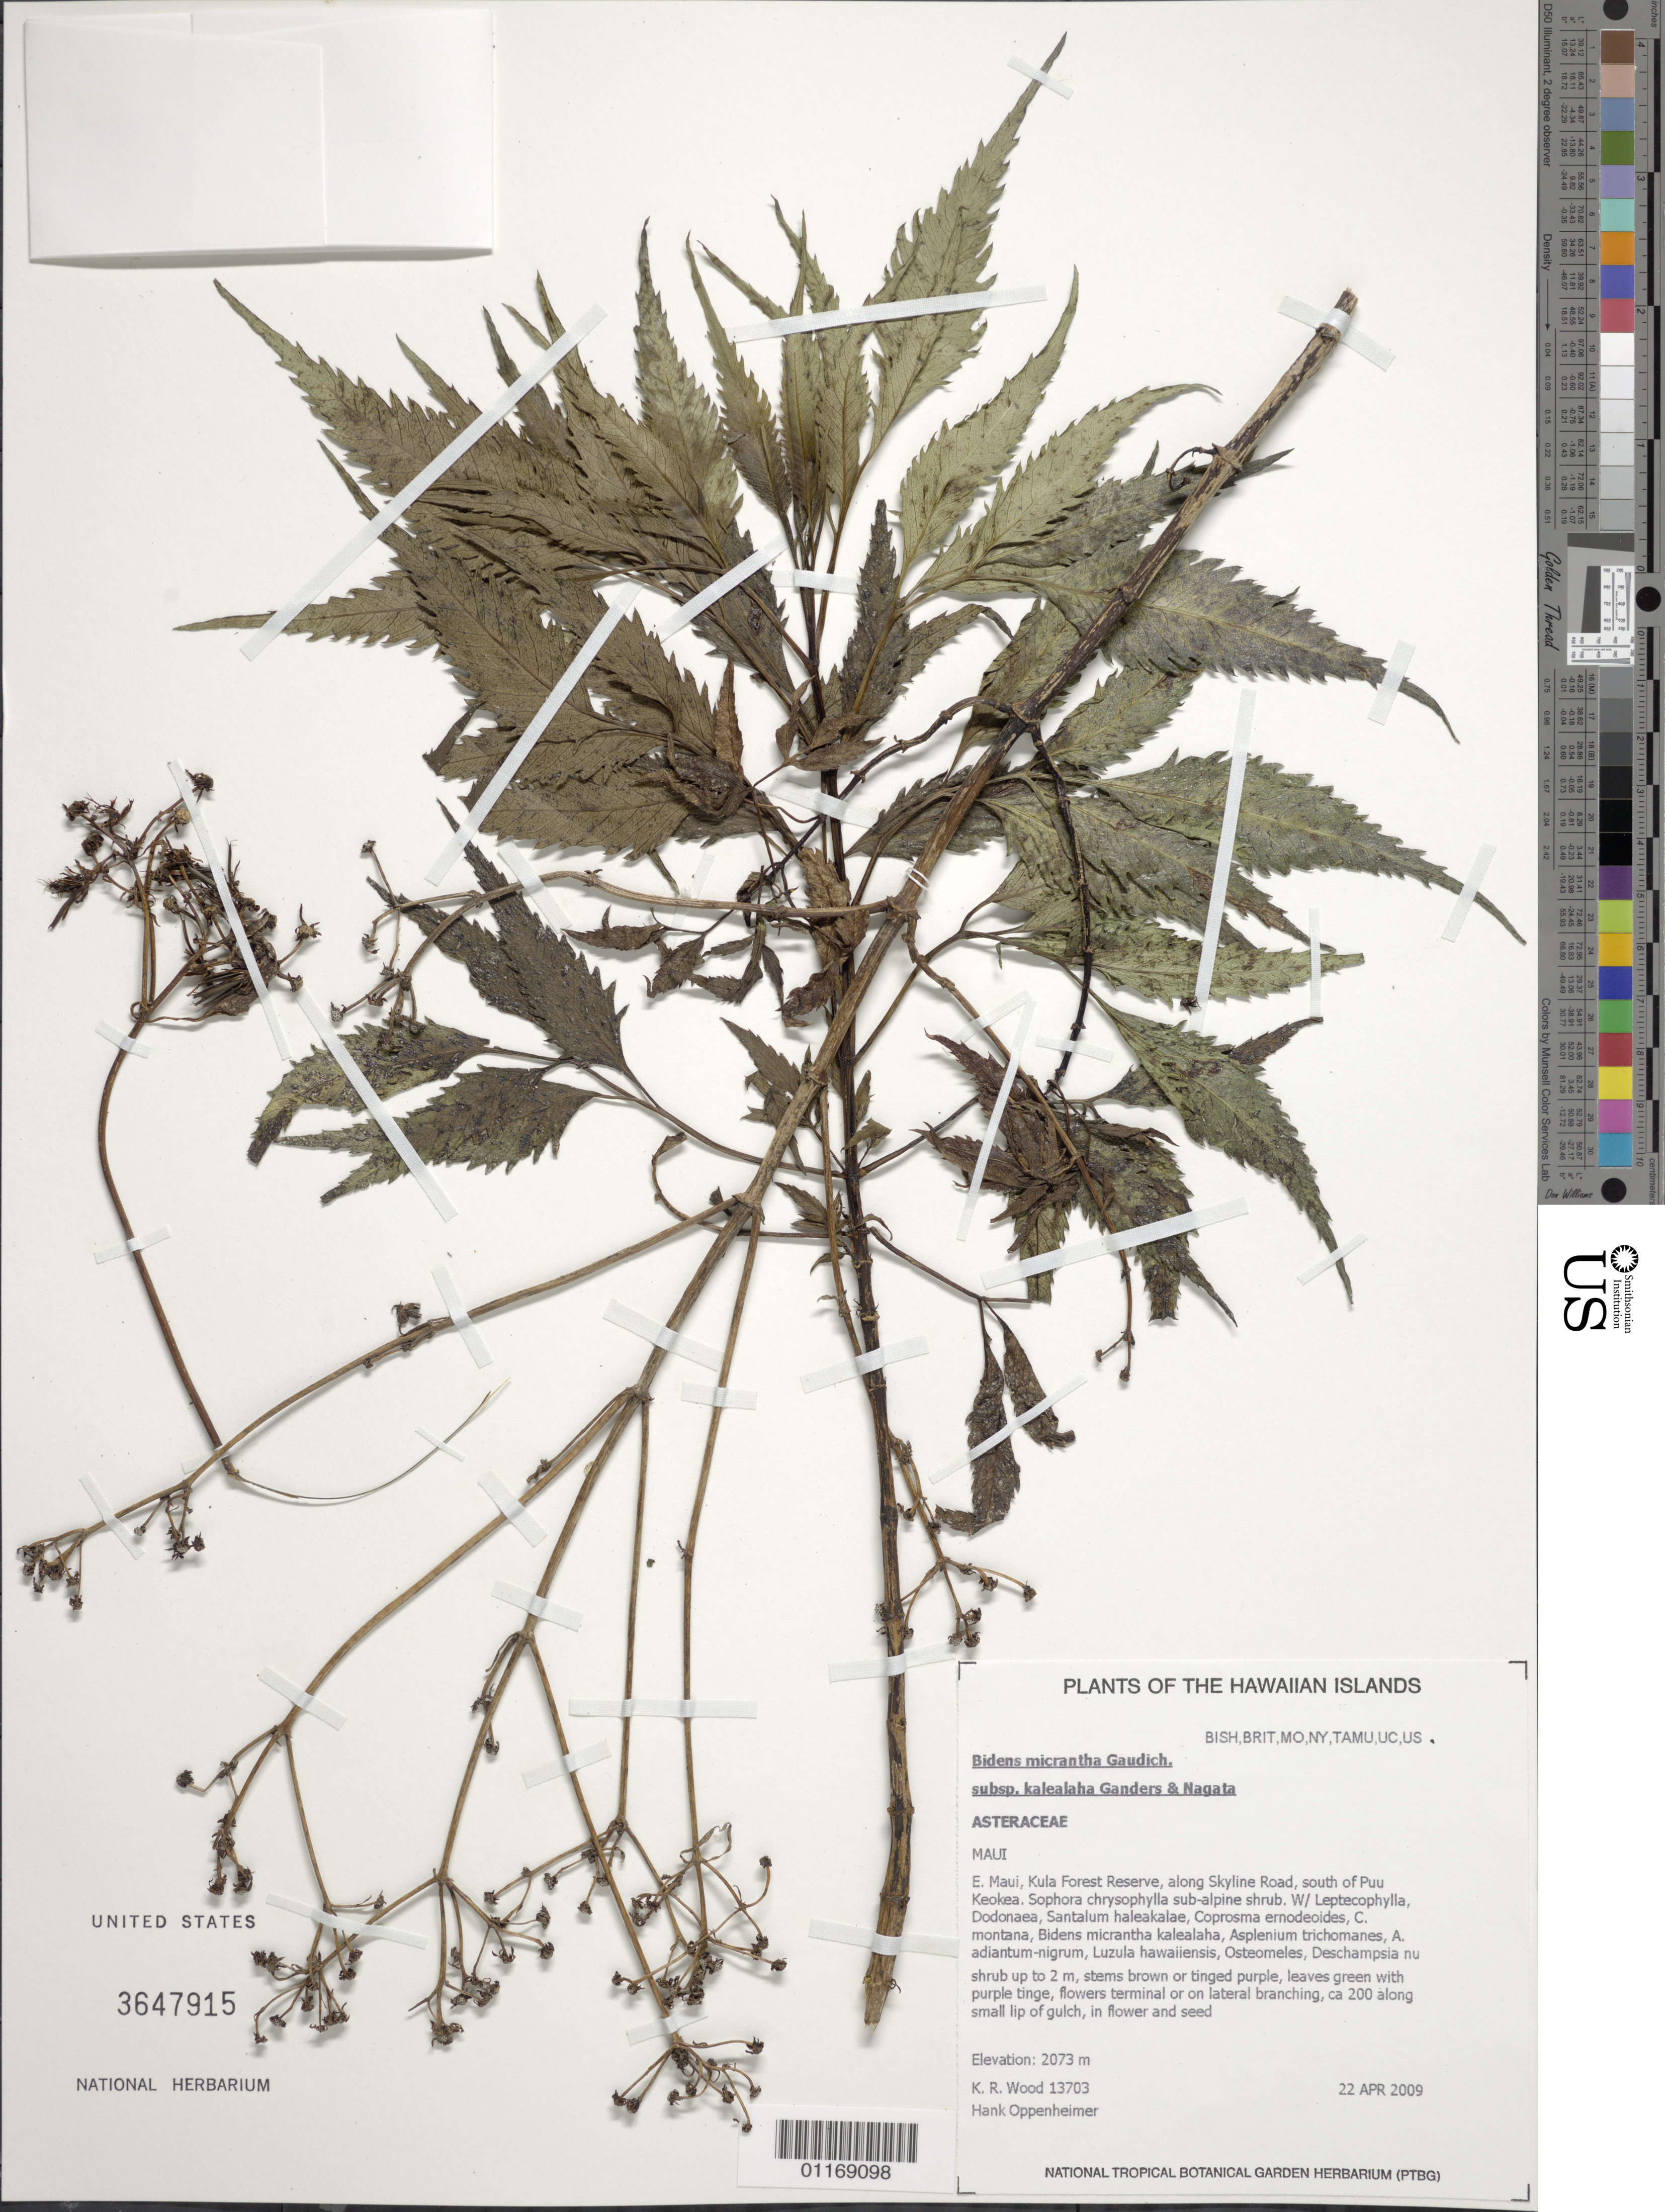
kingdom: Plantae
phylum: Tracheophyta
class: Magnoliopsida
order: Asterales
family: Asteraceae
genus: Bidens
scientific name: Bidens micrantha subsp. kalealaha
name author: Nagata & Ganders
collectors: K. R. Wood & H. L. Oppenheimer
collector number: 13703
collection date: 2009-04-22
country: United States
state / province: Hawaii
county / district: Maui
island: Maui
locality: E. Maui, Kula Forest Reserve, along Skyline Road, south of Pu'u Keokea.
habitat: Sub-alpine shrub.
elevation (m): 2073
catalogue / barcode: US 3647915